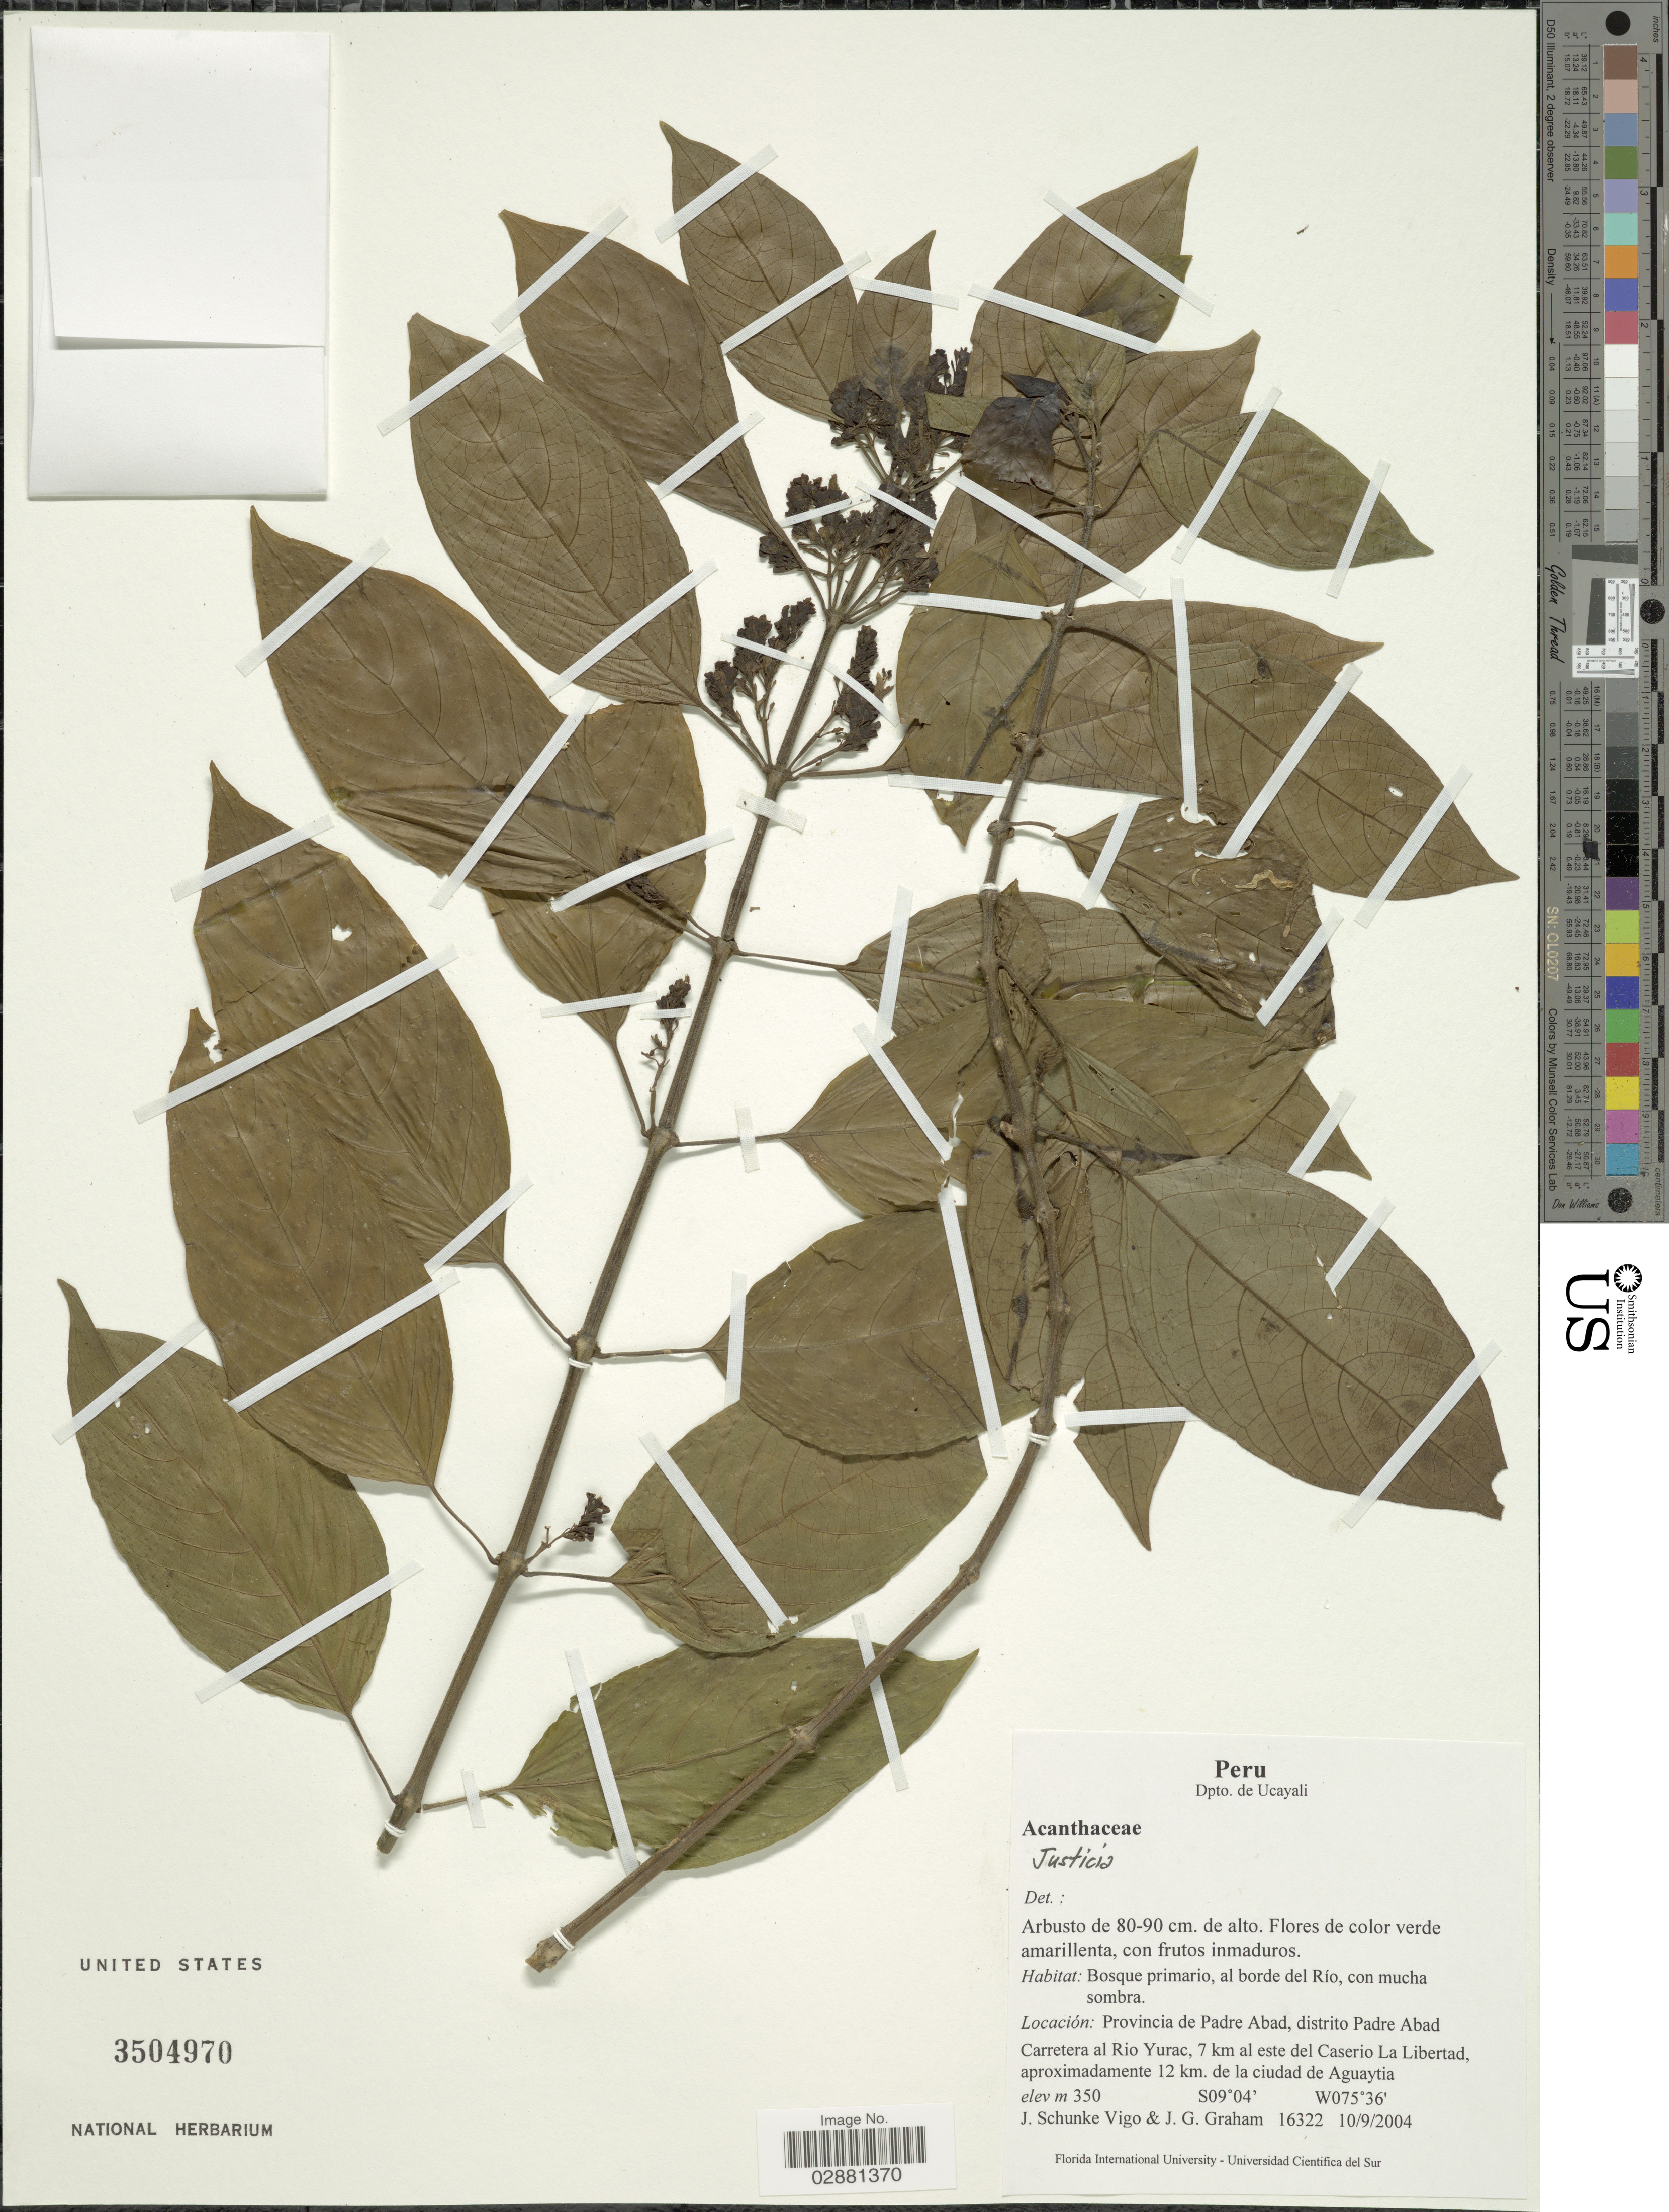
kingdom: Plantae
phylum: Tracheophyta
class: Magnoliopsida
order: Lamiales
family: Acanthaceae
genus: Justicia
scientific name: Justicia sp.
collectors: J. Schunke Vigo & J. Graham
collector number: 16322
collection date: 2004-09-10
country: Peru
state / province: Ucayali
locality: Dpto. de Ucayali, Provincia de Padre Abad, distrito Padre Abad, Carretera al Rio Yurac, 7 km al este del Caserio La Libertad, aproximadamente 12 km. de la ciudad de Aguaytia.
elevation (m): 350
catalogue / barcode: US 3504970